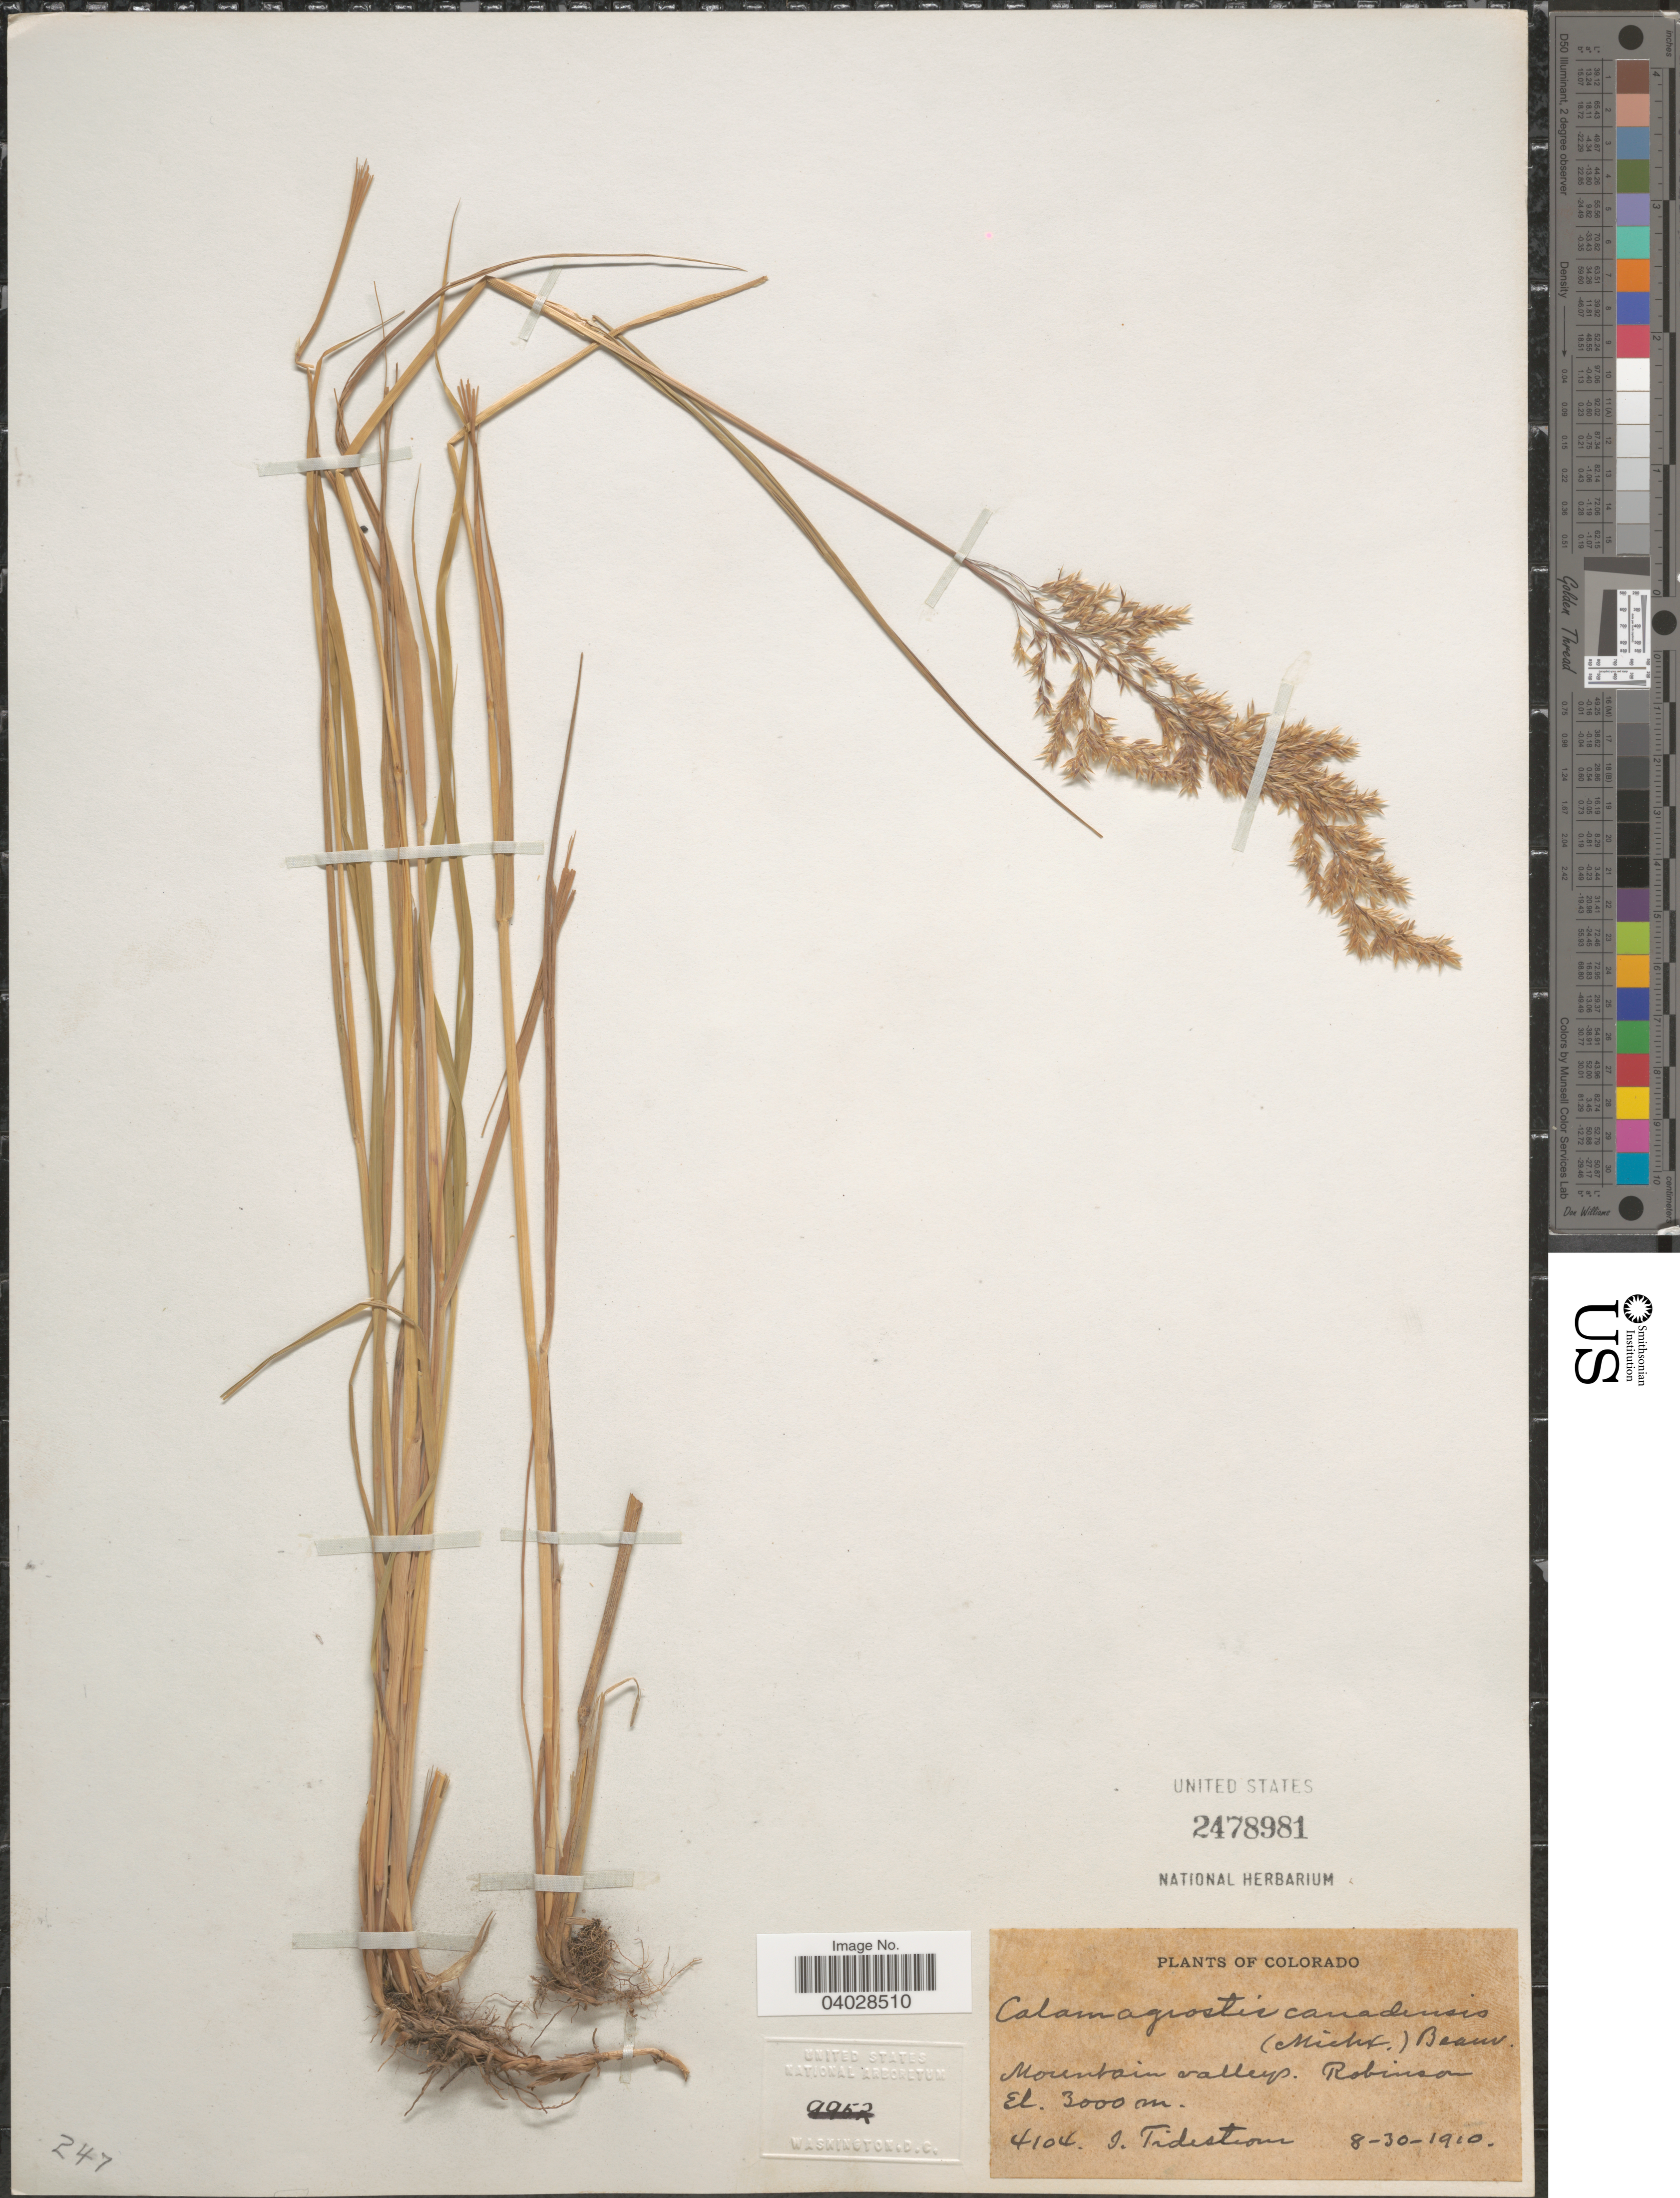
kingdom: Plantae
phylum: Tracheophyta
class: Liliopsida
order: Poales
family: Poaceae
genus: Calamagrostis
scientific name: Calamagrostis canadensis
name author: (Michx.) P. Beauv.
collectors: I. F. Tidestrom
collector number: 4104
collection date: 1910-08-30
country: United States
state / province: Colorado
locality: Mountain valleys. Robinson.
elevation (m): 3000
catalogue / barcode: US 2478981